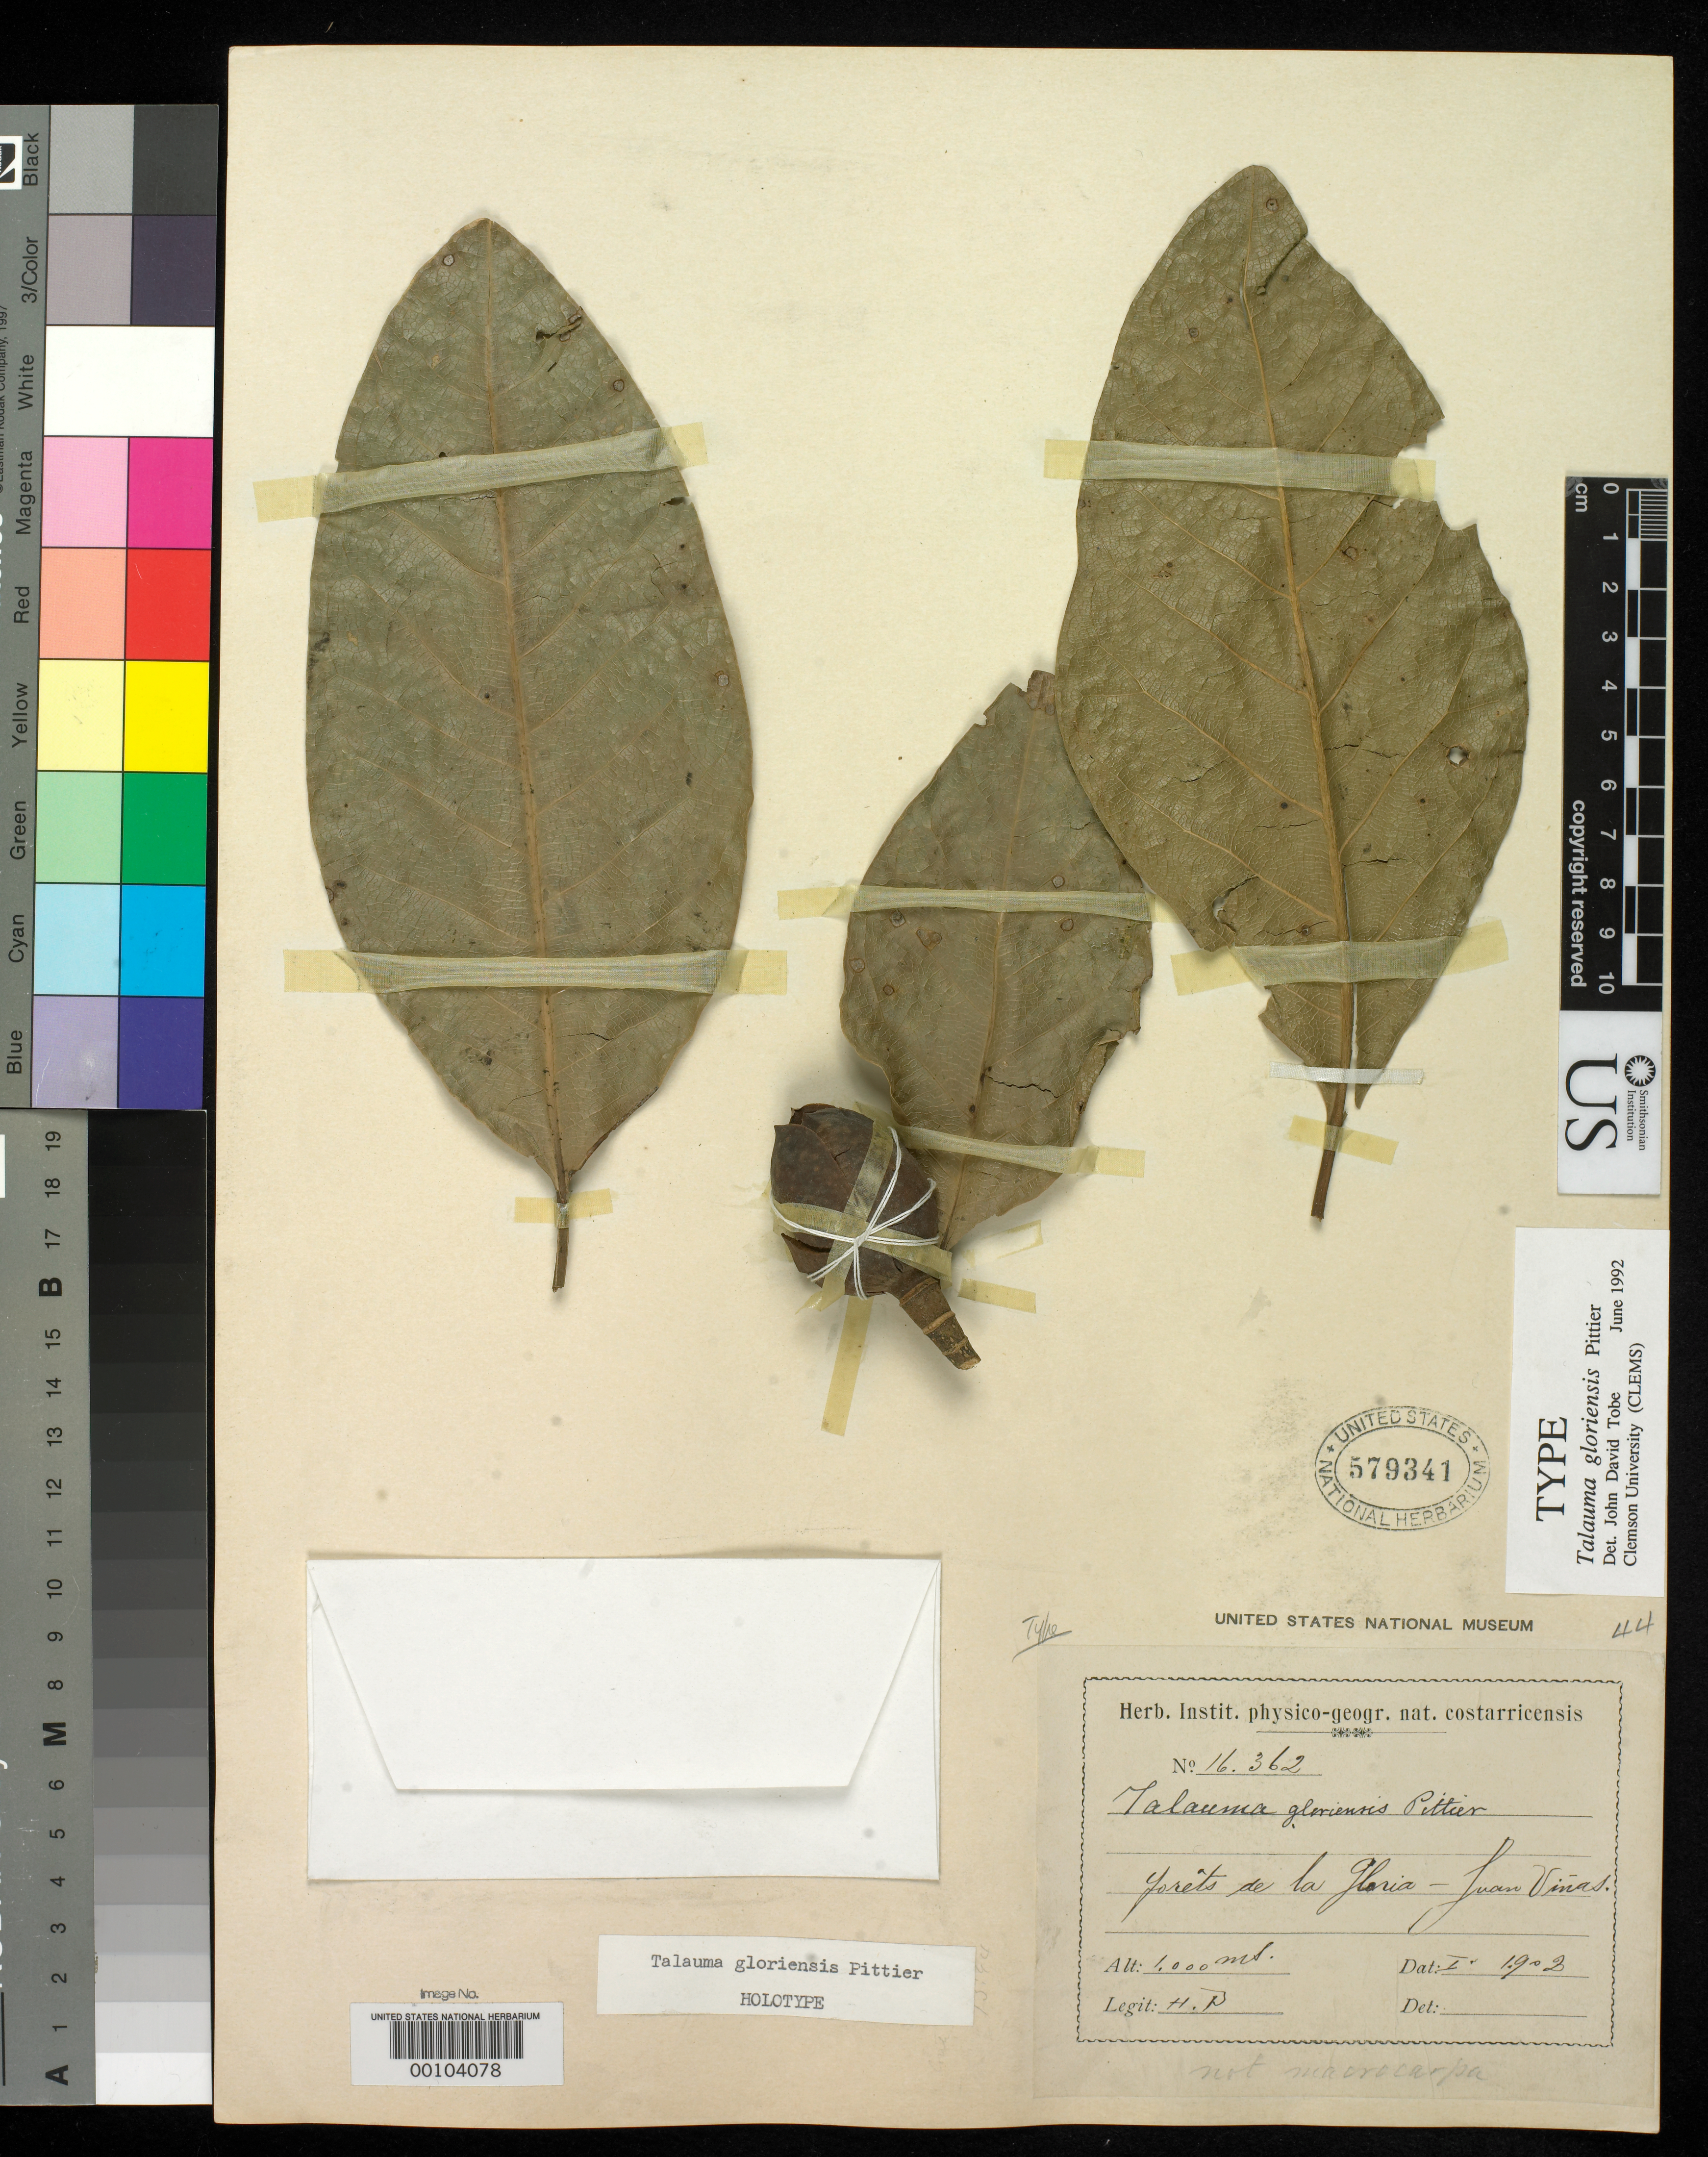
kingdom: Plantae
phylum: Tracheophyta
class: Magnoliopsida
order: Magnoliales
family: Magnoliaceae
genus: Talauma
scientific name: Talauma gloriensis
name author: Pittier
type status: Holotype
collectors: H. F. Pittier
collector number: Costa Rica Inst. 16362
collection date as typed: Jan 1902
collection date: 1902-01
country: Costa Rica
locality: Reventazon Valley, at La Gloria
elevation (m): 1000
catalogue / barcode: US 579341